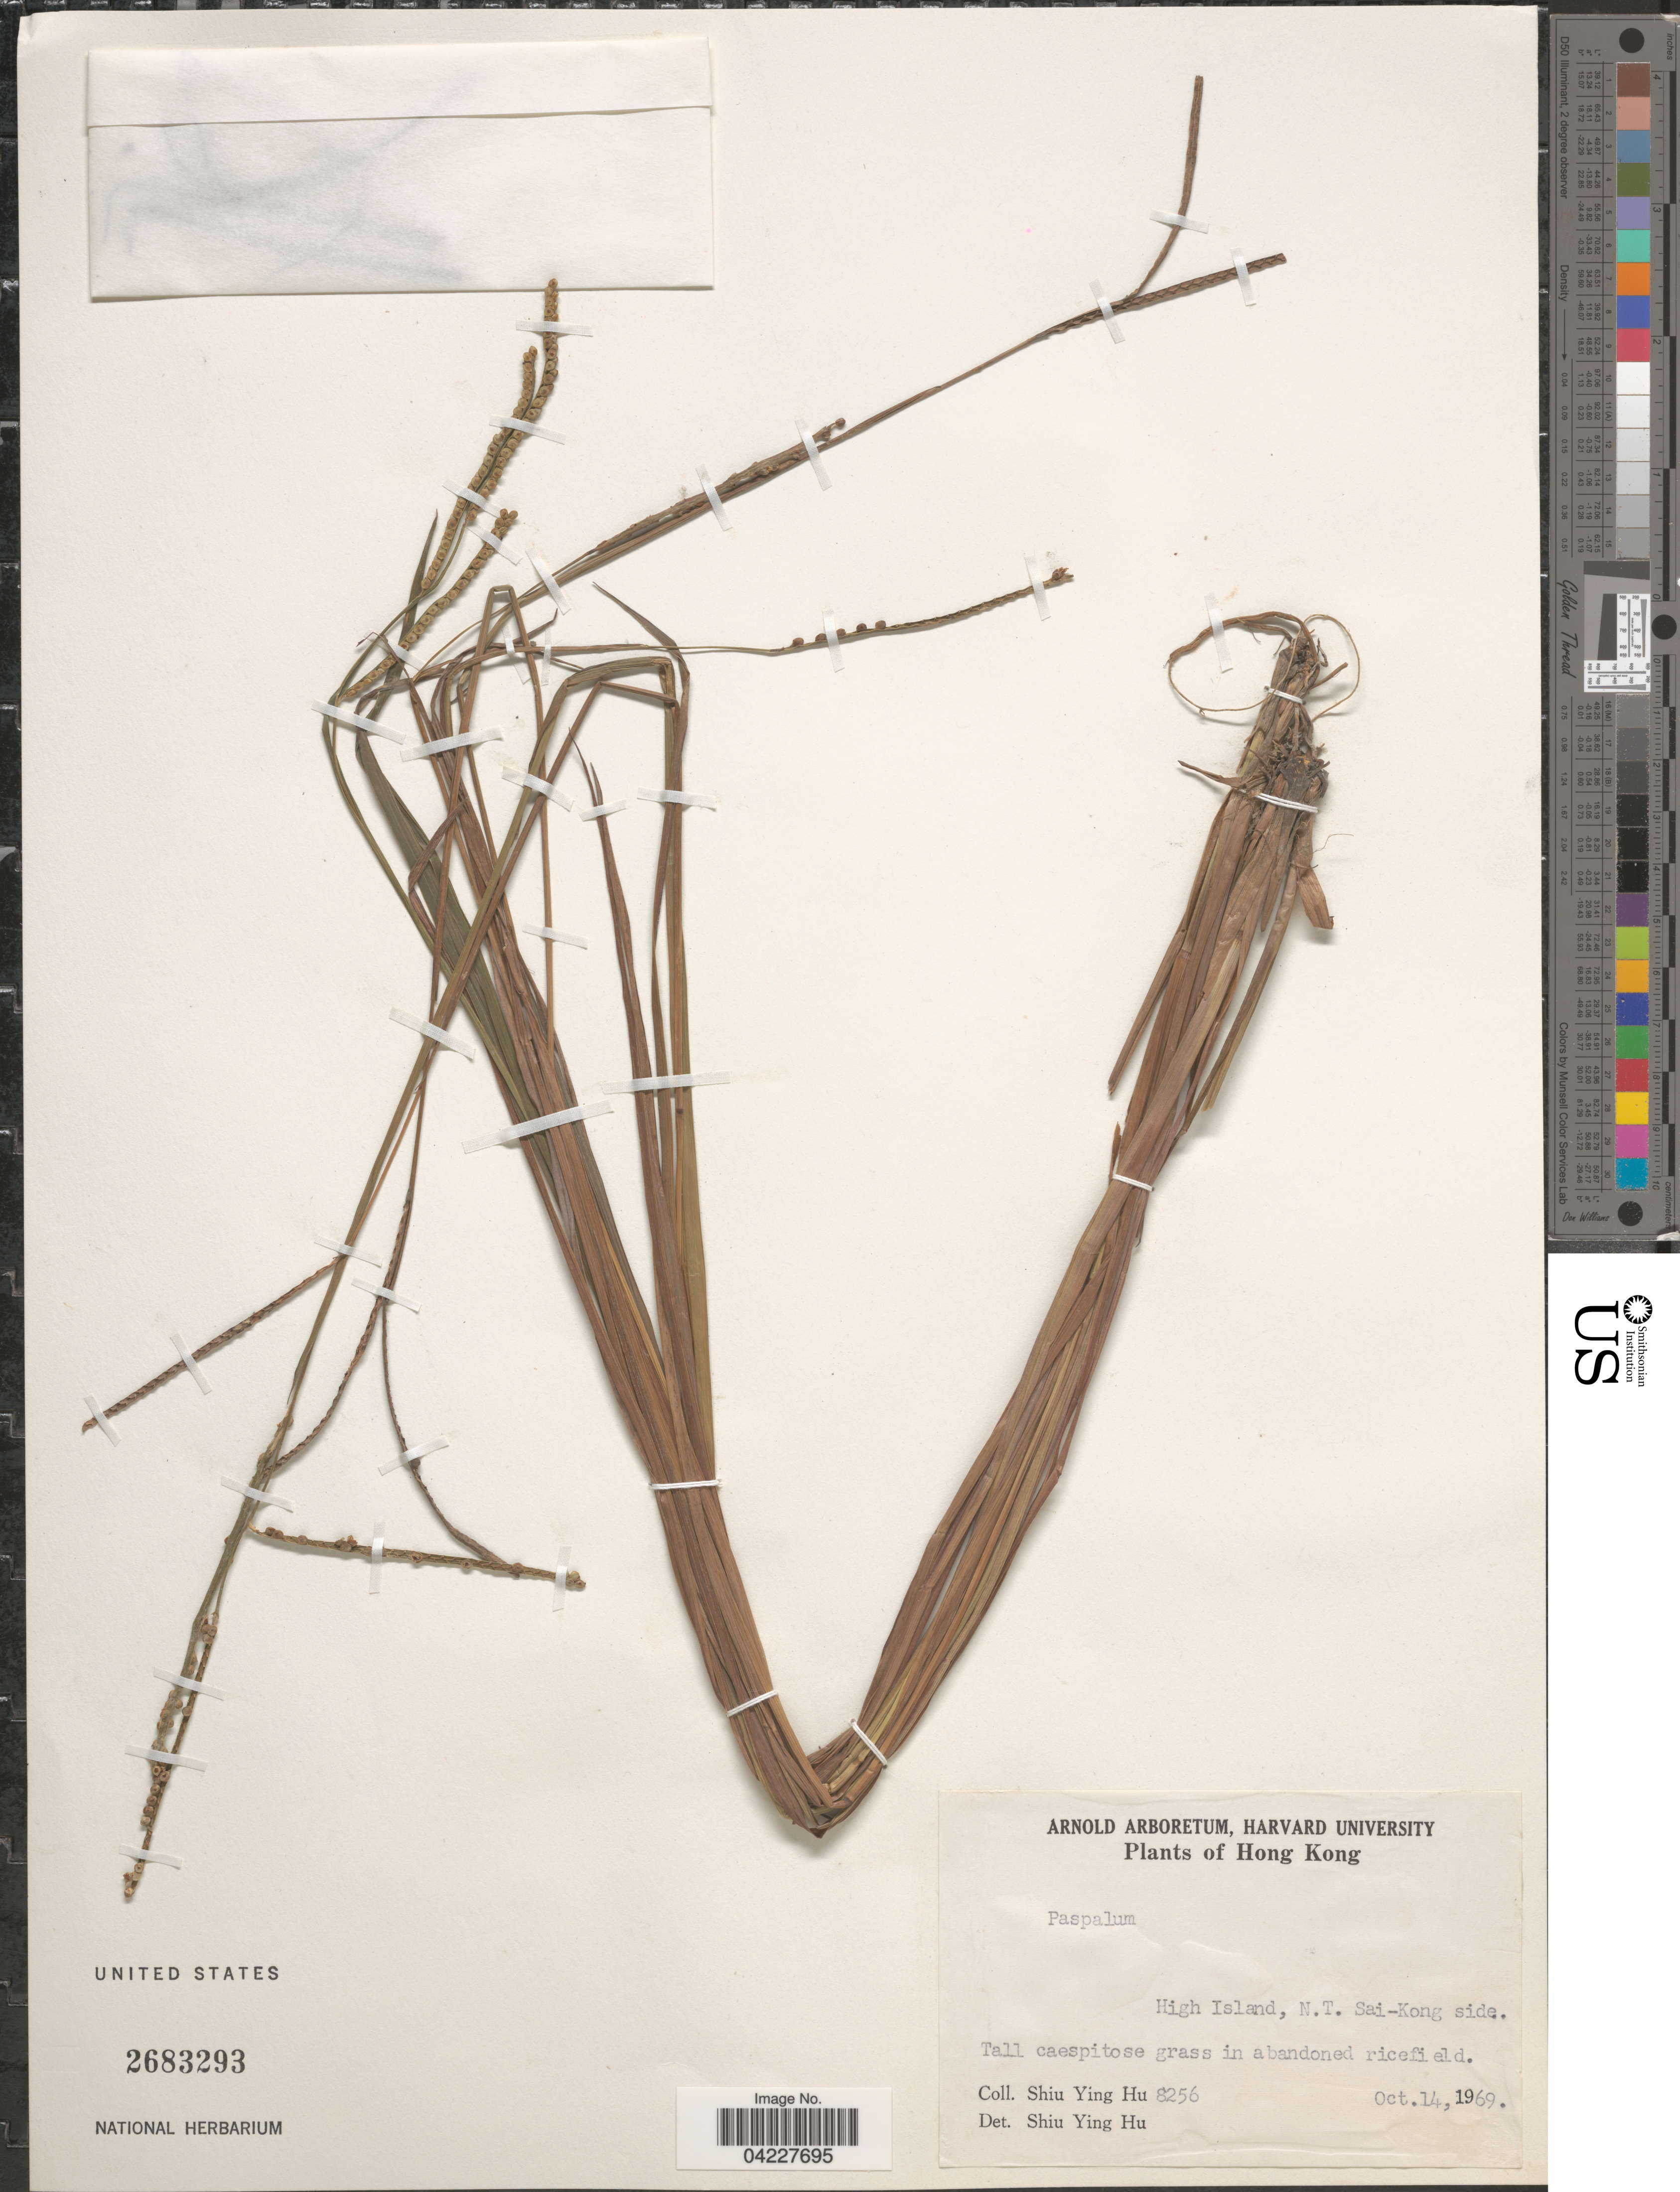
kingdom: Plantae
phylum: Tracheophyta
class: Liliopsida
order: Poales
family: Poaceae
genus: Paspalum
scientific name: Paspalum sp.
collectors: S. Y. Hu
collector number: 8256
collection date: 1969-10-14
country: China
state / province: Hong Kong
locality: High Island, N.T. Sai-Kong side.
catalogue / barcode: US 2683293